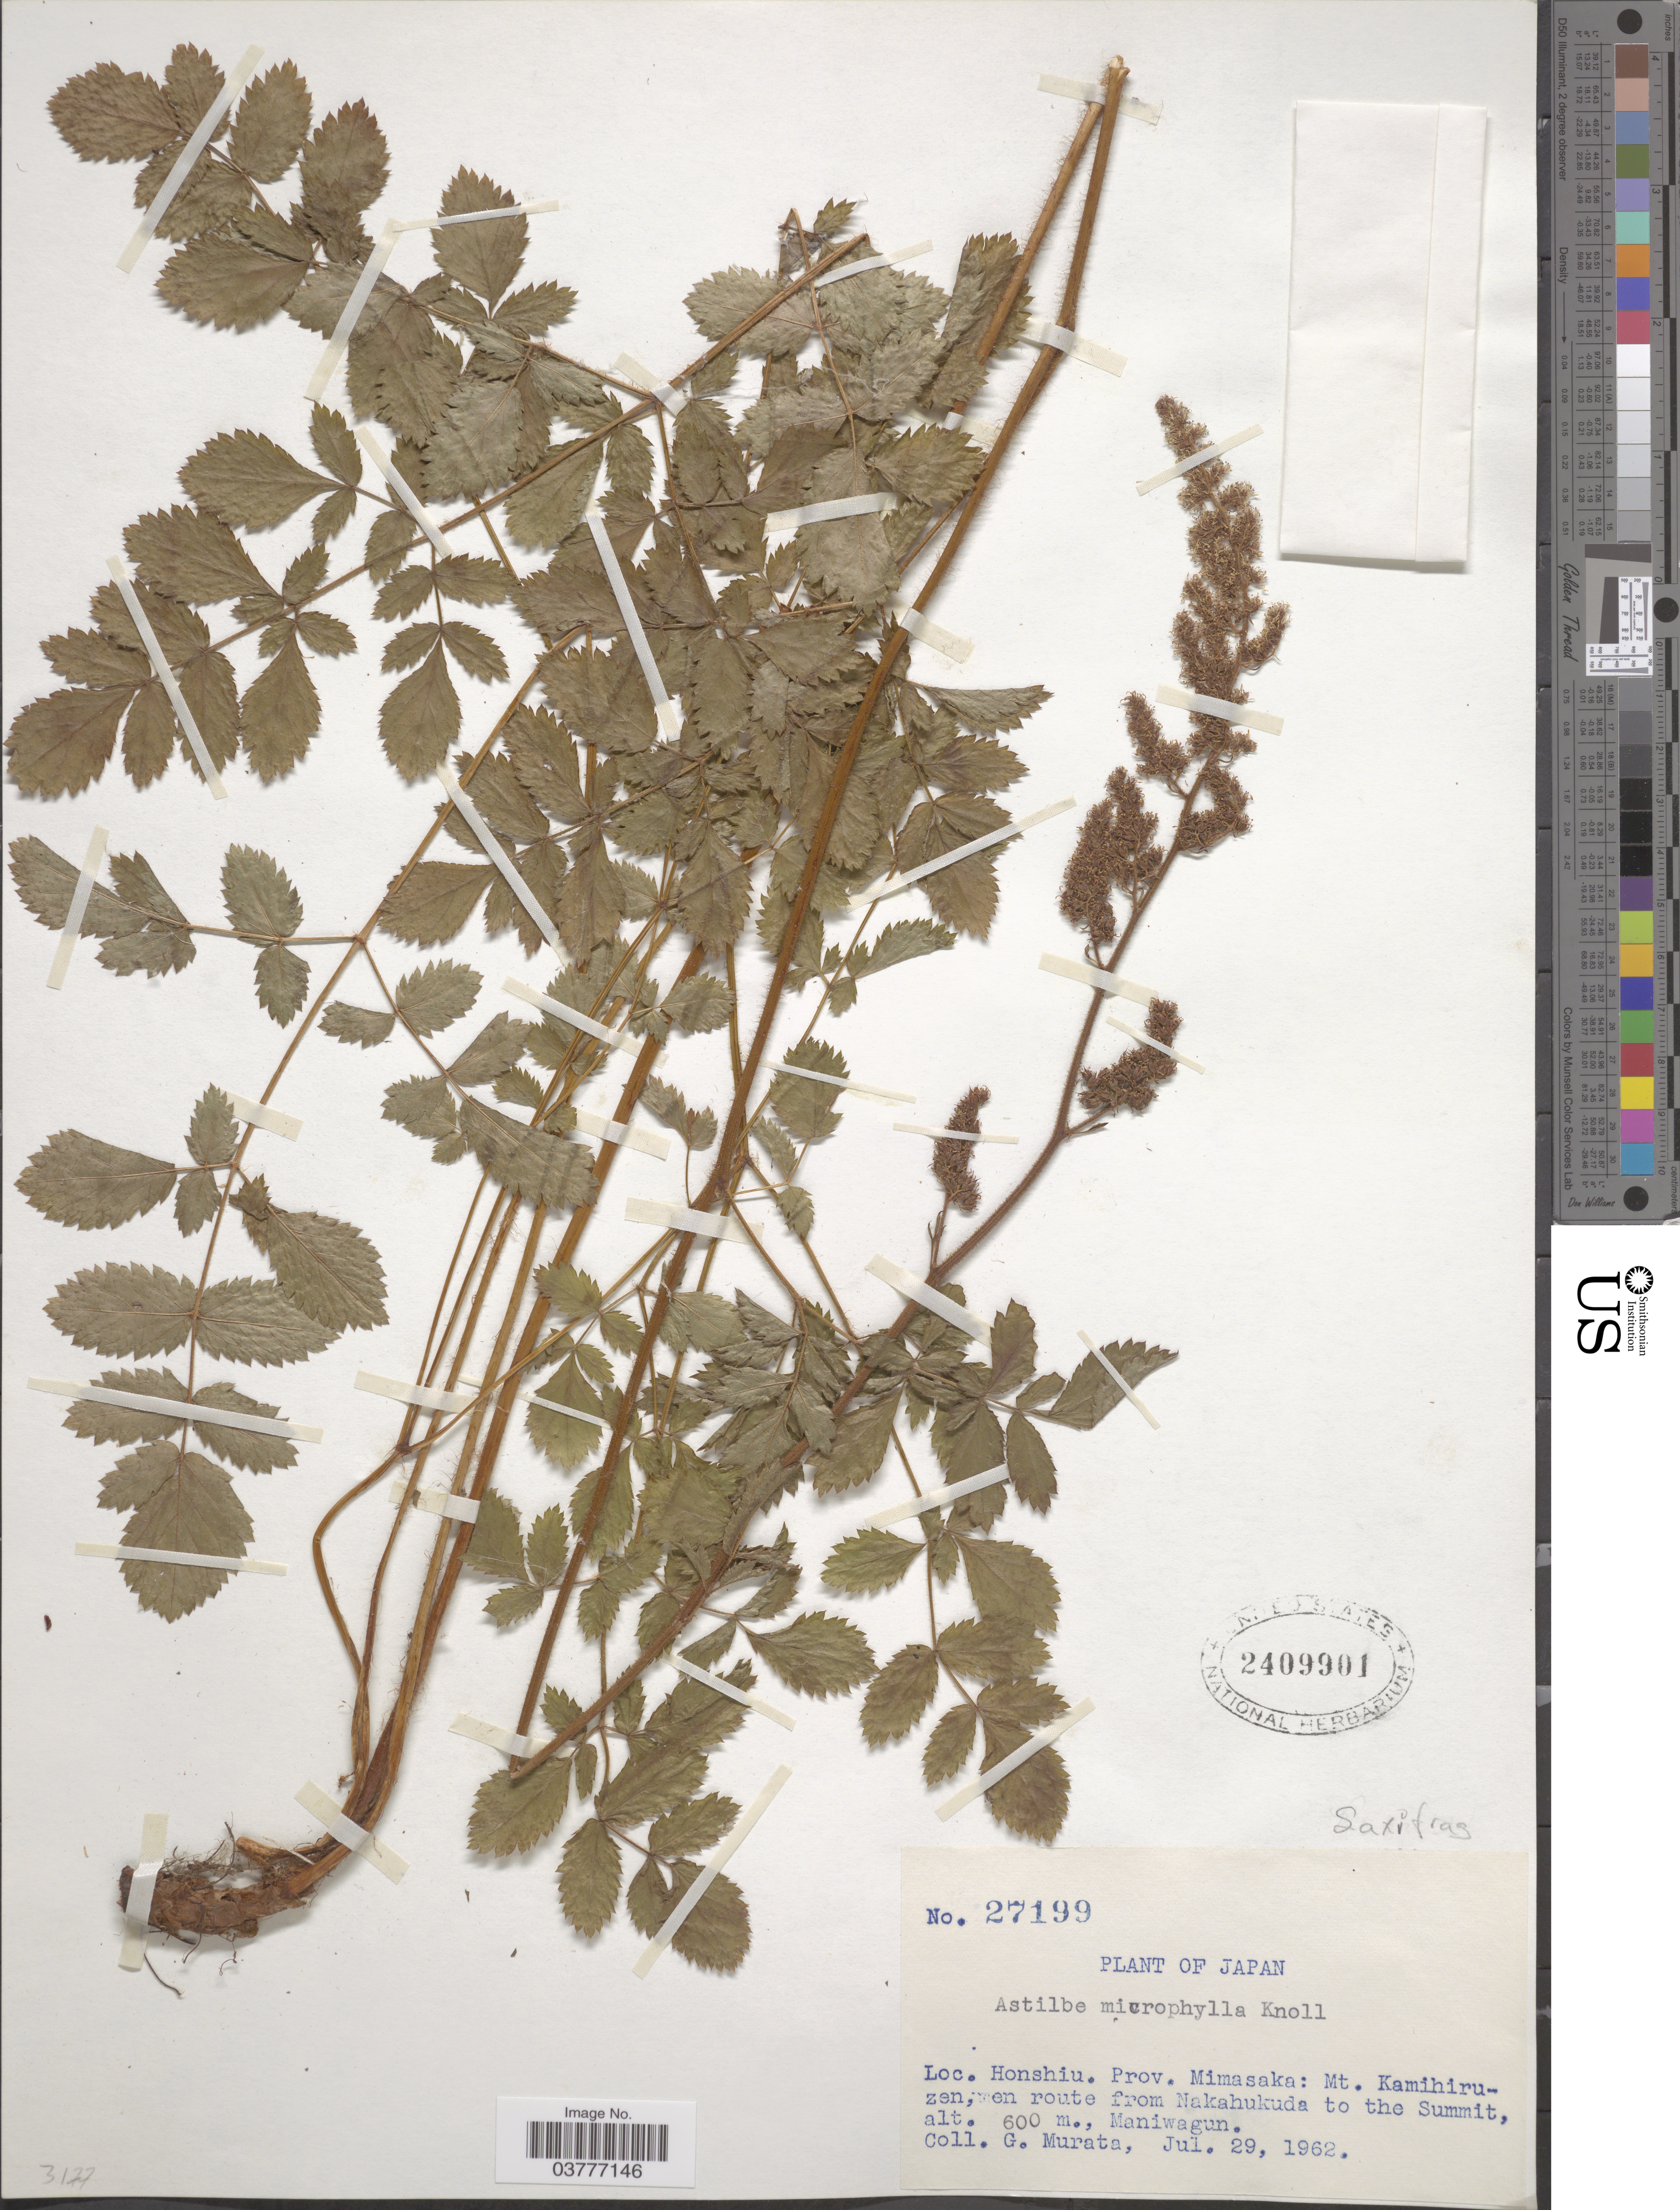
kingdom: Plantae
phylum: Tracheophyta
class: Magnoliopsida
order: Saxifragales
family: Saxifragaceae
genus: Astilbe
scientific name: Astilbe microphylla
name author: Knoll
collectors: G. Murata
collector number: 27199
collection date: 1962-07-29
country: Japan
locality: Honshiu. Prov. Mimasaka: Mt. Kamihiruzen; en route from Nakahukuda to the Summit, Maniwagun.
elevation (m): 600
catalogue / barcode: US 2409901